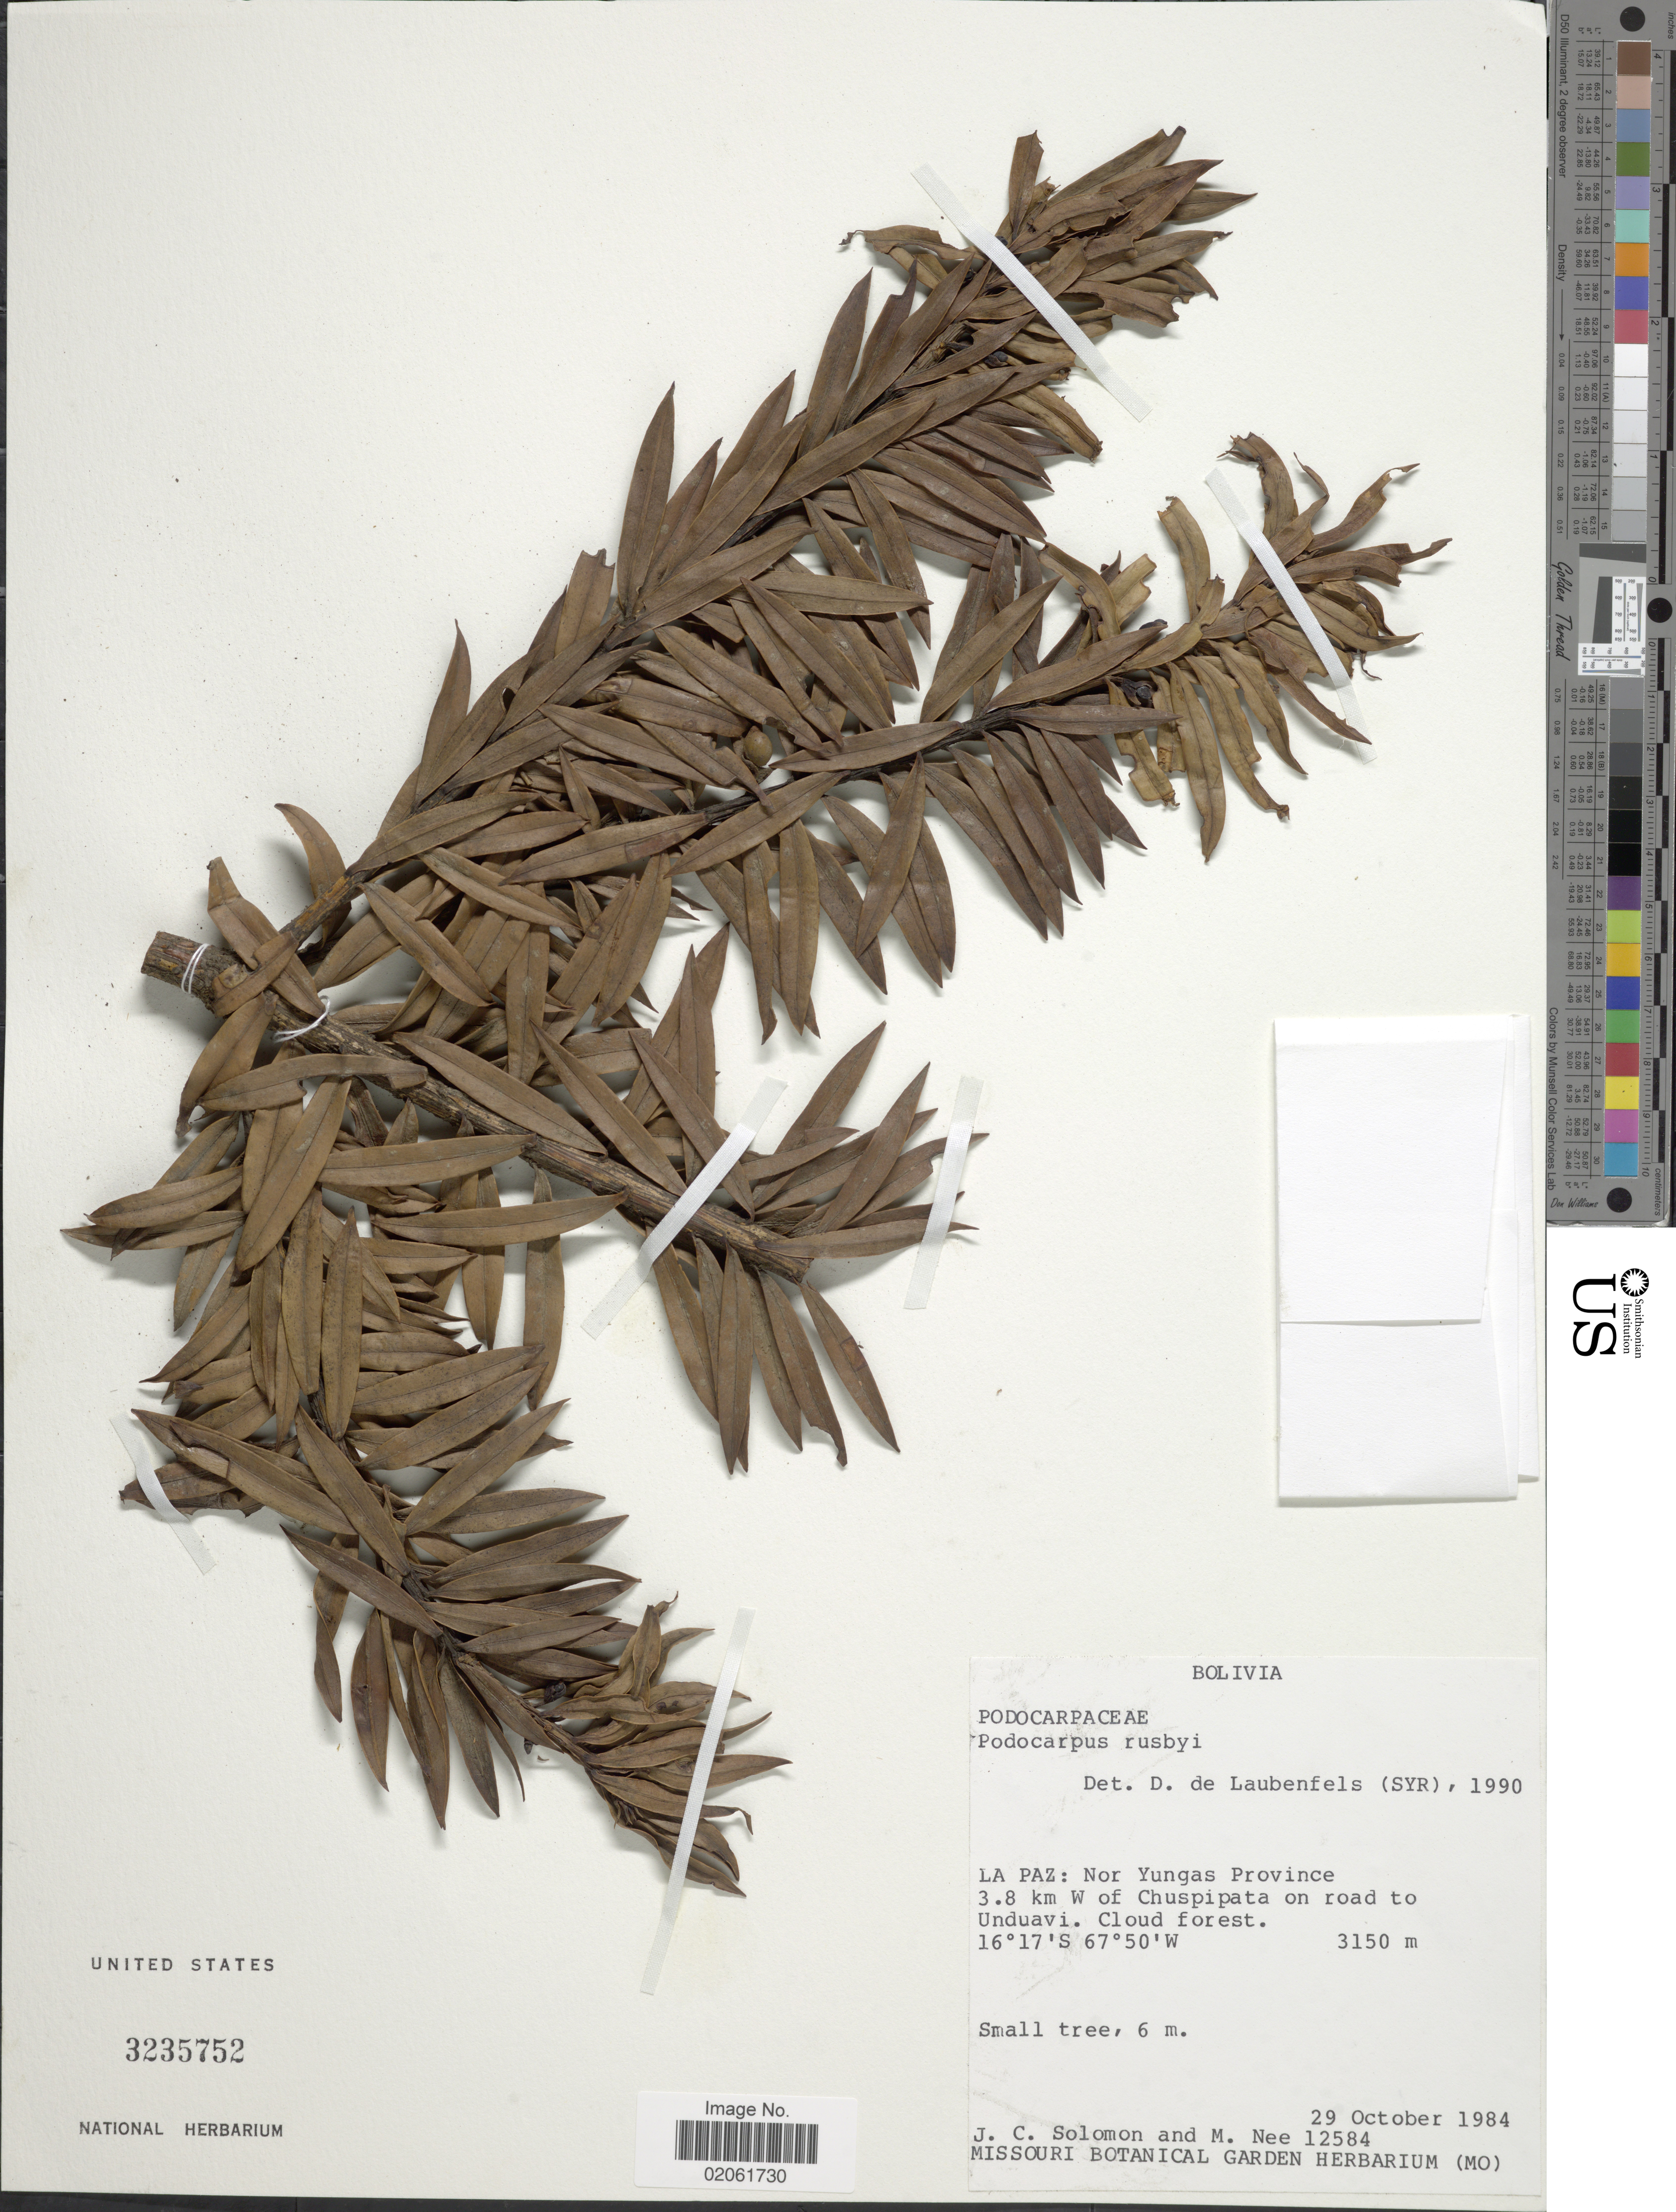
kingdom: Plantae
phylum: Tracheophyta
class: Pinopsida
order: Pinales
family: Podocarpaceae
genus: Podocarpus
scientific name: Podocarpus rusbyi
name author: J. Buchholz & N.E. Gray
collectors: J. C. Solomon & M. Nee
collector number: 12584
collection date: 1984-10-29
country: Bolivia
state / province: La Paz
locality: Nor Yungas Province 3.8 km W of Chusipata on road to Unduavi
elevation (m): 3150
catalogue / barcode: US 3235752